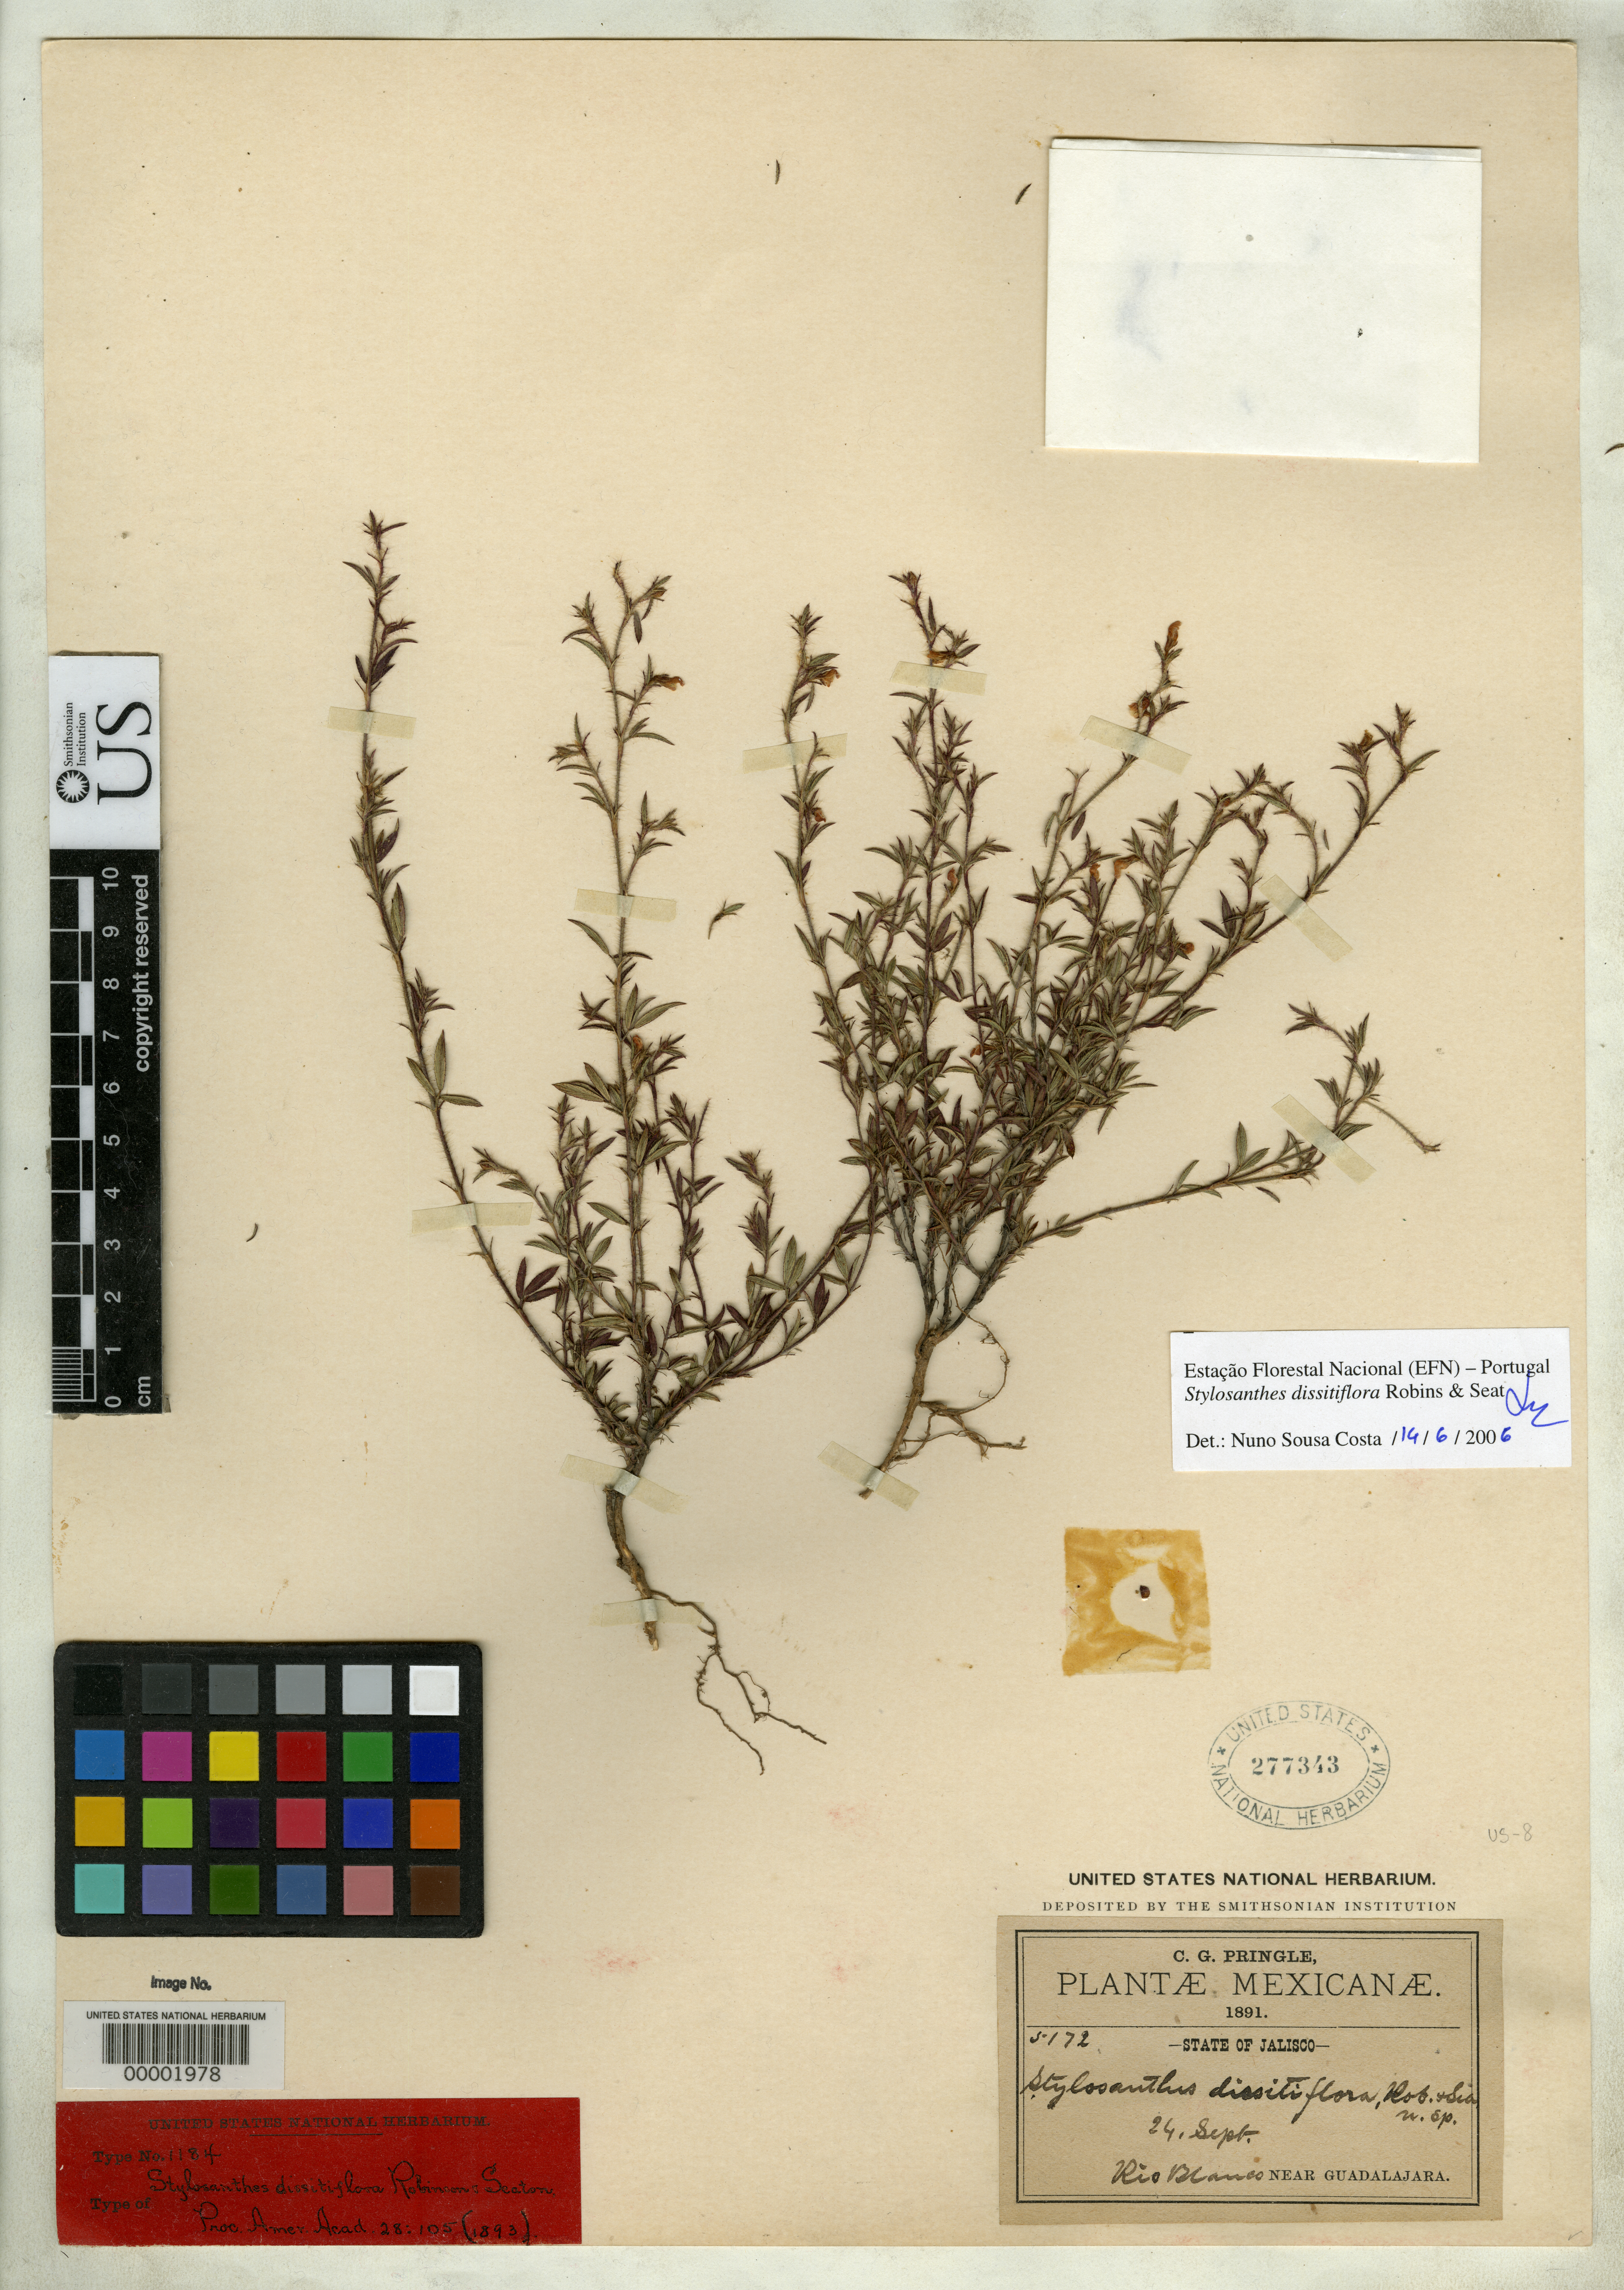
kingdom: Plantae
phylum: Tracheophyta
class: Magnoliopsida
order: Fabales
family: Fabaceae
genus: Stylosanthes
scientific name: Stylosanthes dissitiflora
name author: B.L. Rob. & Seaton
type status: Isotype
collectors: C. G. Pringle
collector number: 5172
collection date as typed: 24 Sep 1891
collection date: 1891-09-24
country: Mexico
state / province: Jalisco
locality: Rio Blanco near Guadalajara.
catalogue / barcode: US 277343